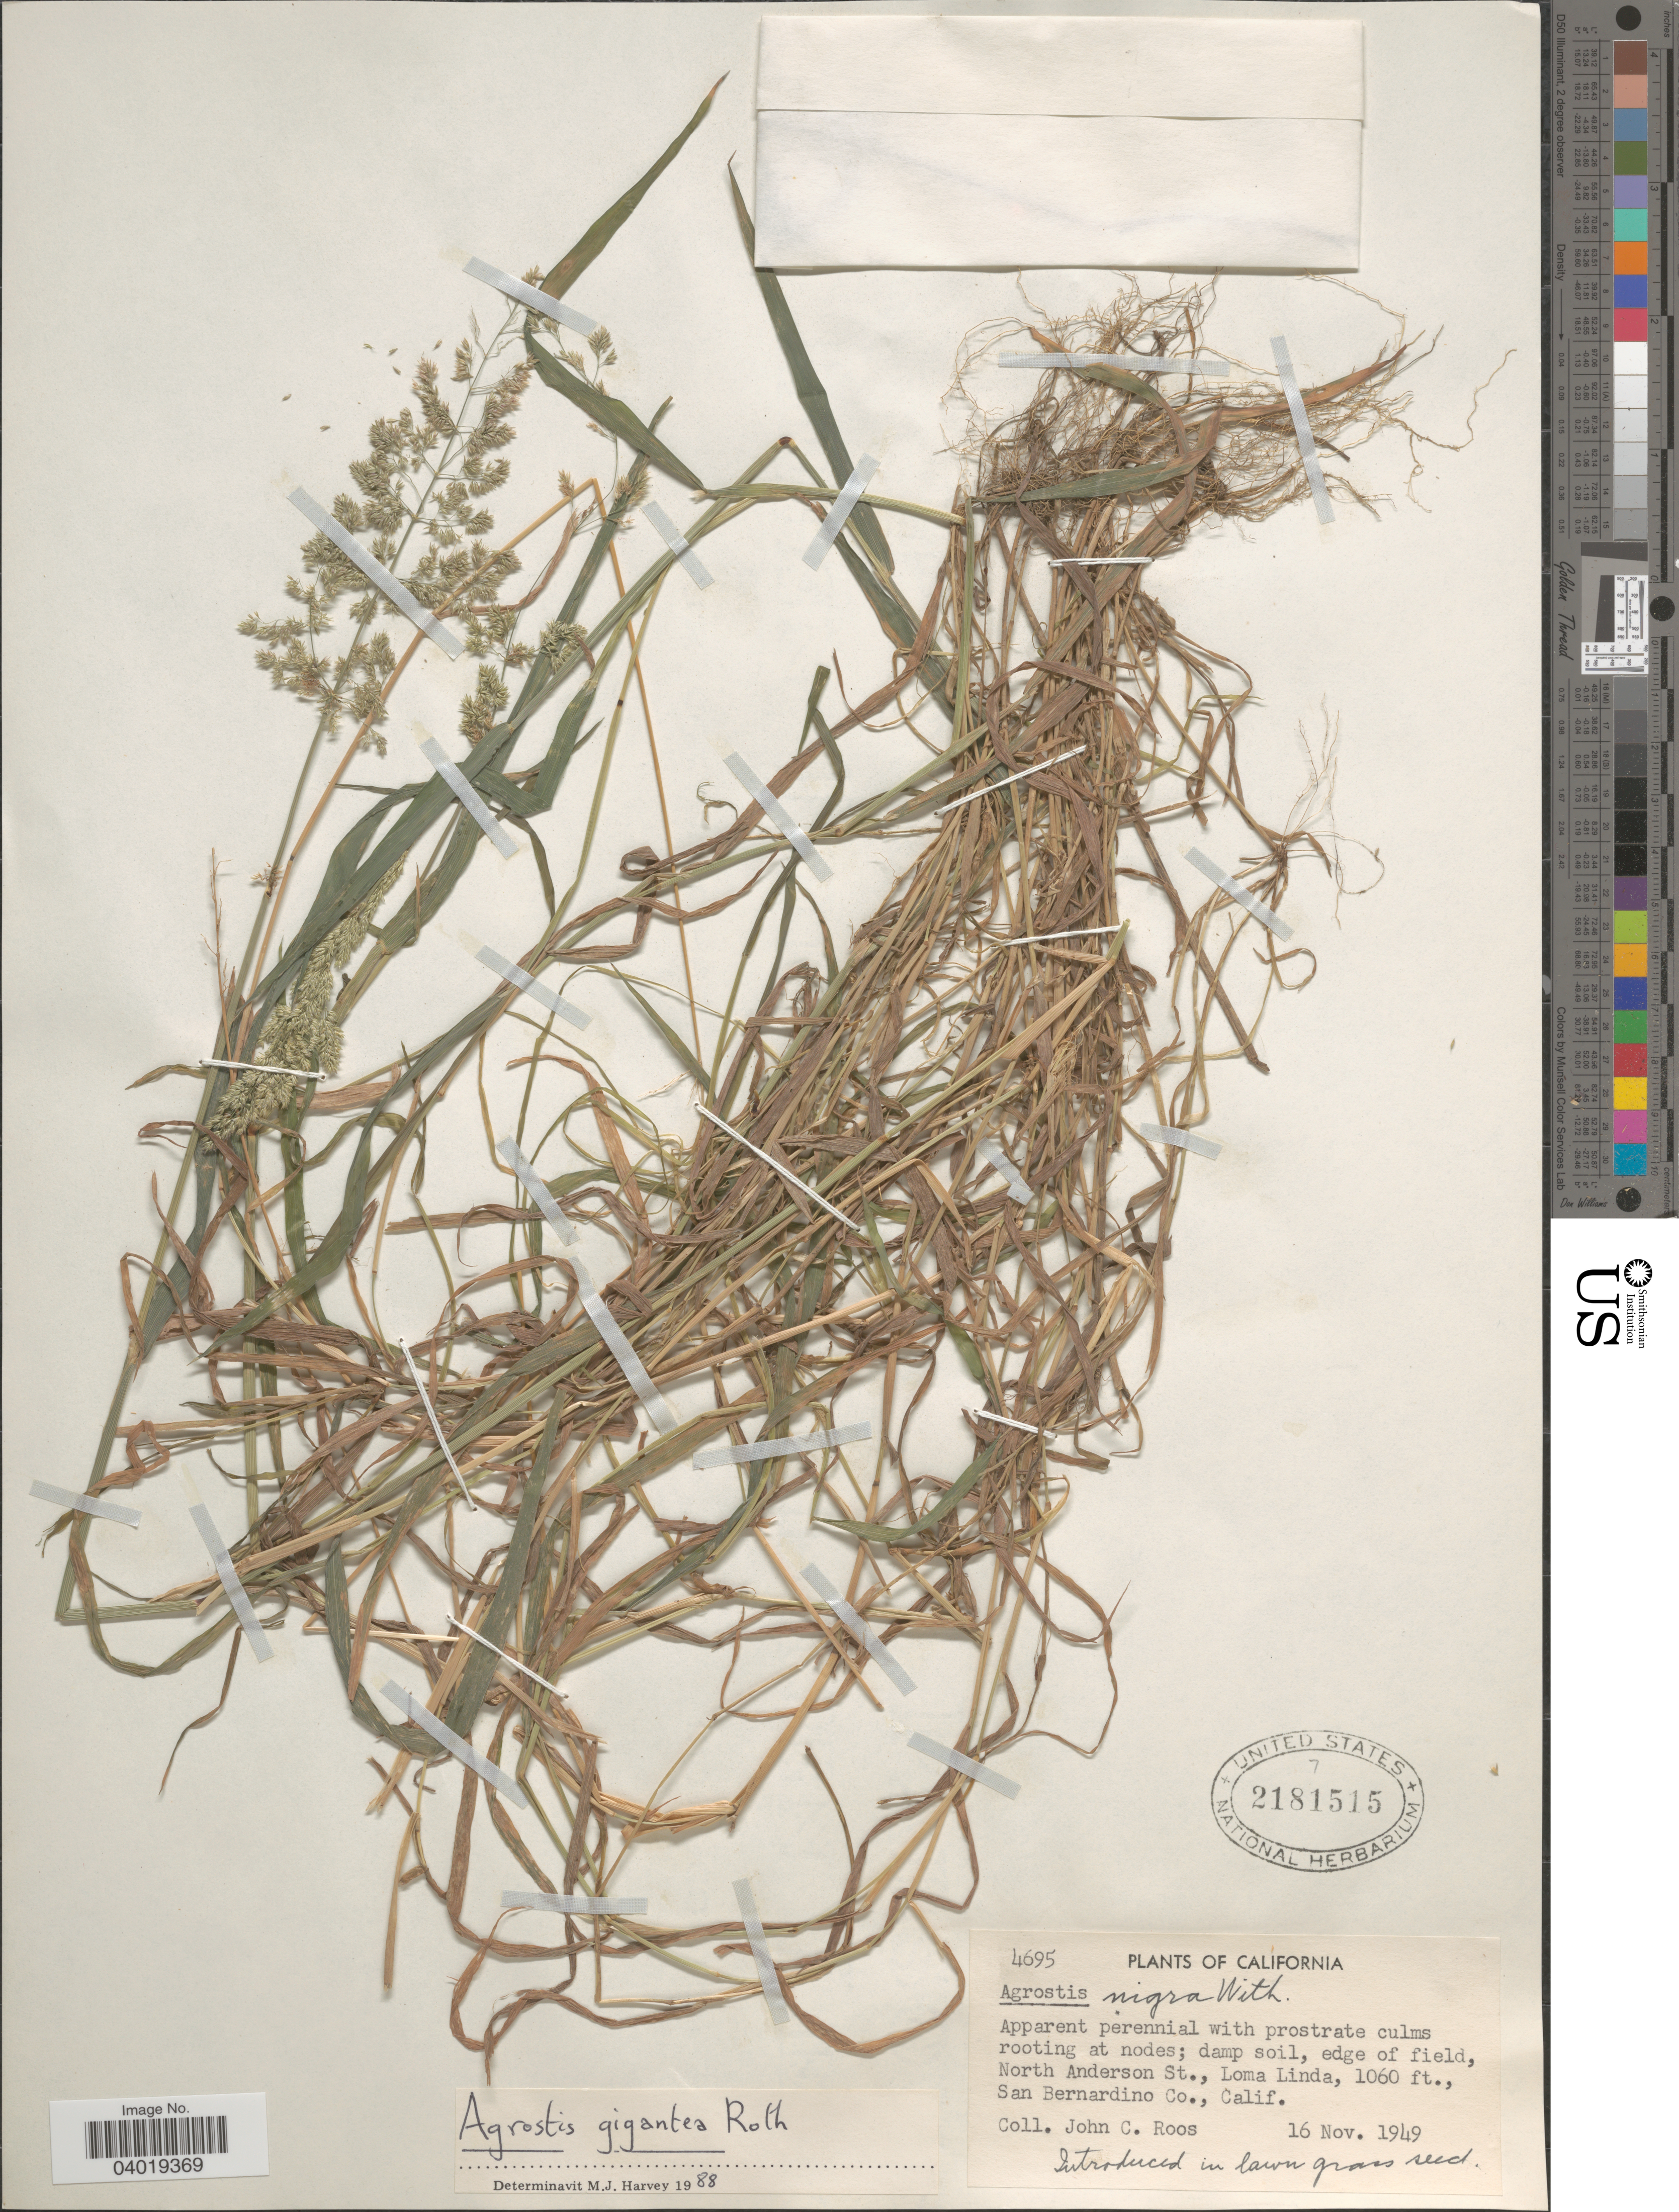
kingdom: Plantae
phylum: Tracheophyta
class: Liliopsida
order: Poales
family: Poaceae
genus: Agrostis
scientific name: Agrostis gigantea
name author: Roth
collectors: J. C. Roos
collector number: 4695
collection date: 1949-11-16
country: United States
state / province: California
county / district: San Bernardino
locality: North Anderson St., Loma Linda, San Bernardino Co.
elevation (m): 323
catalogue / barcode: US 2181515